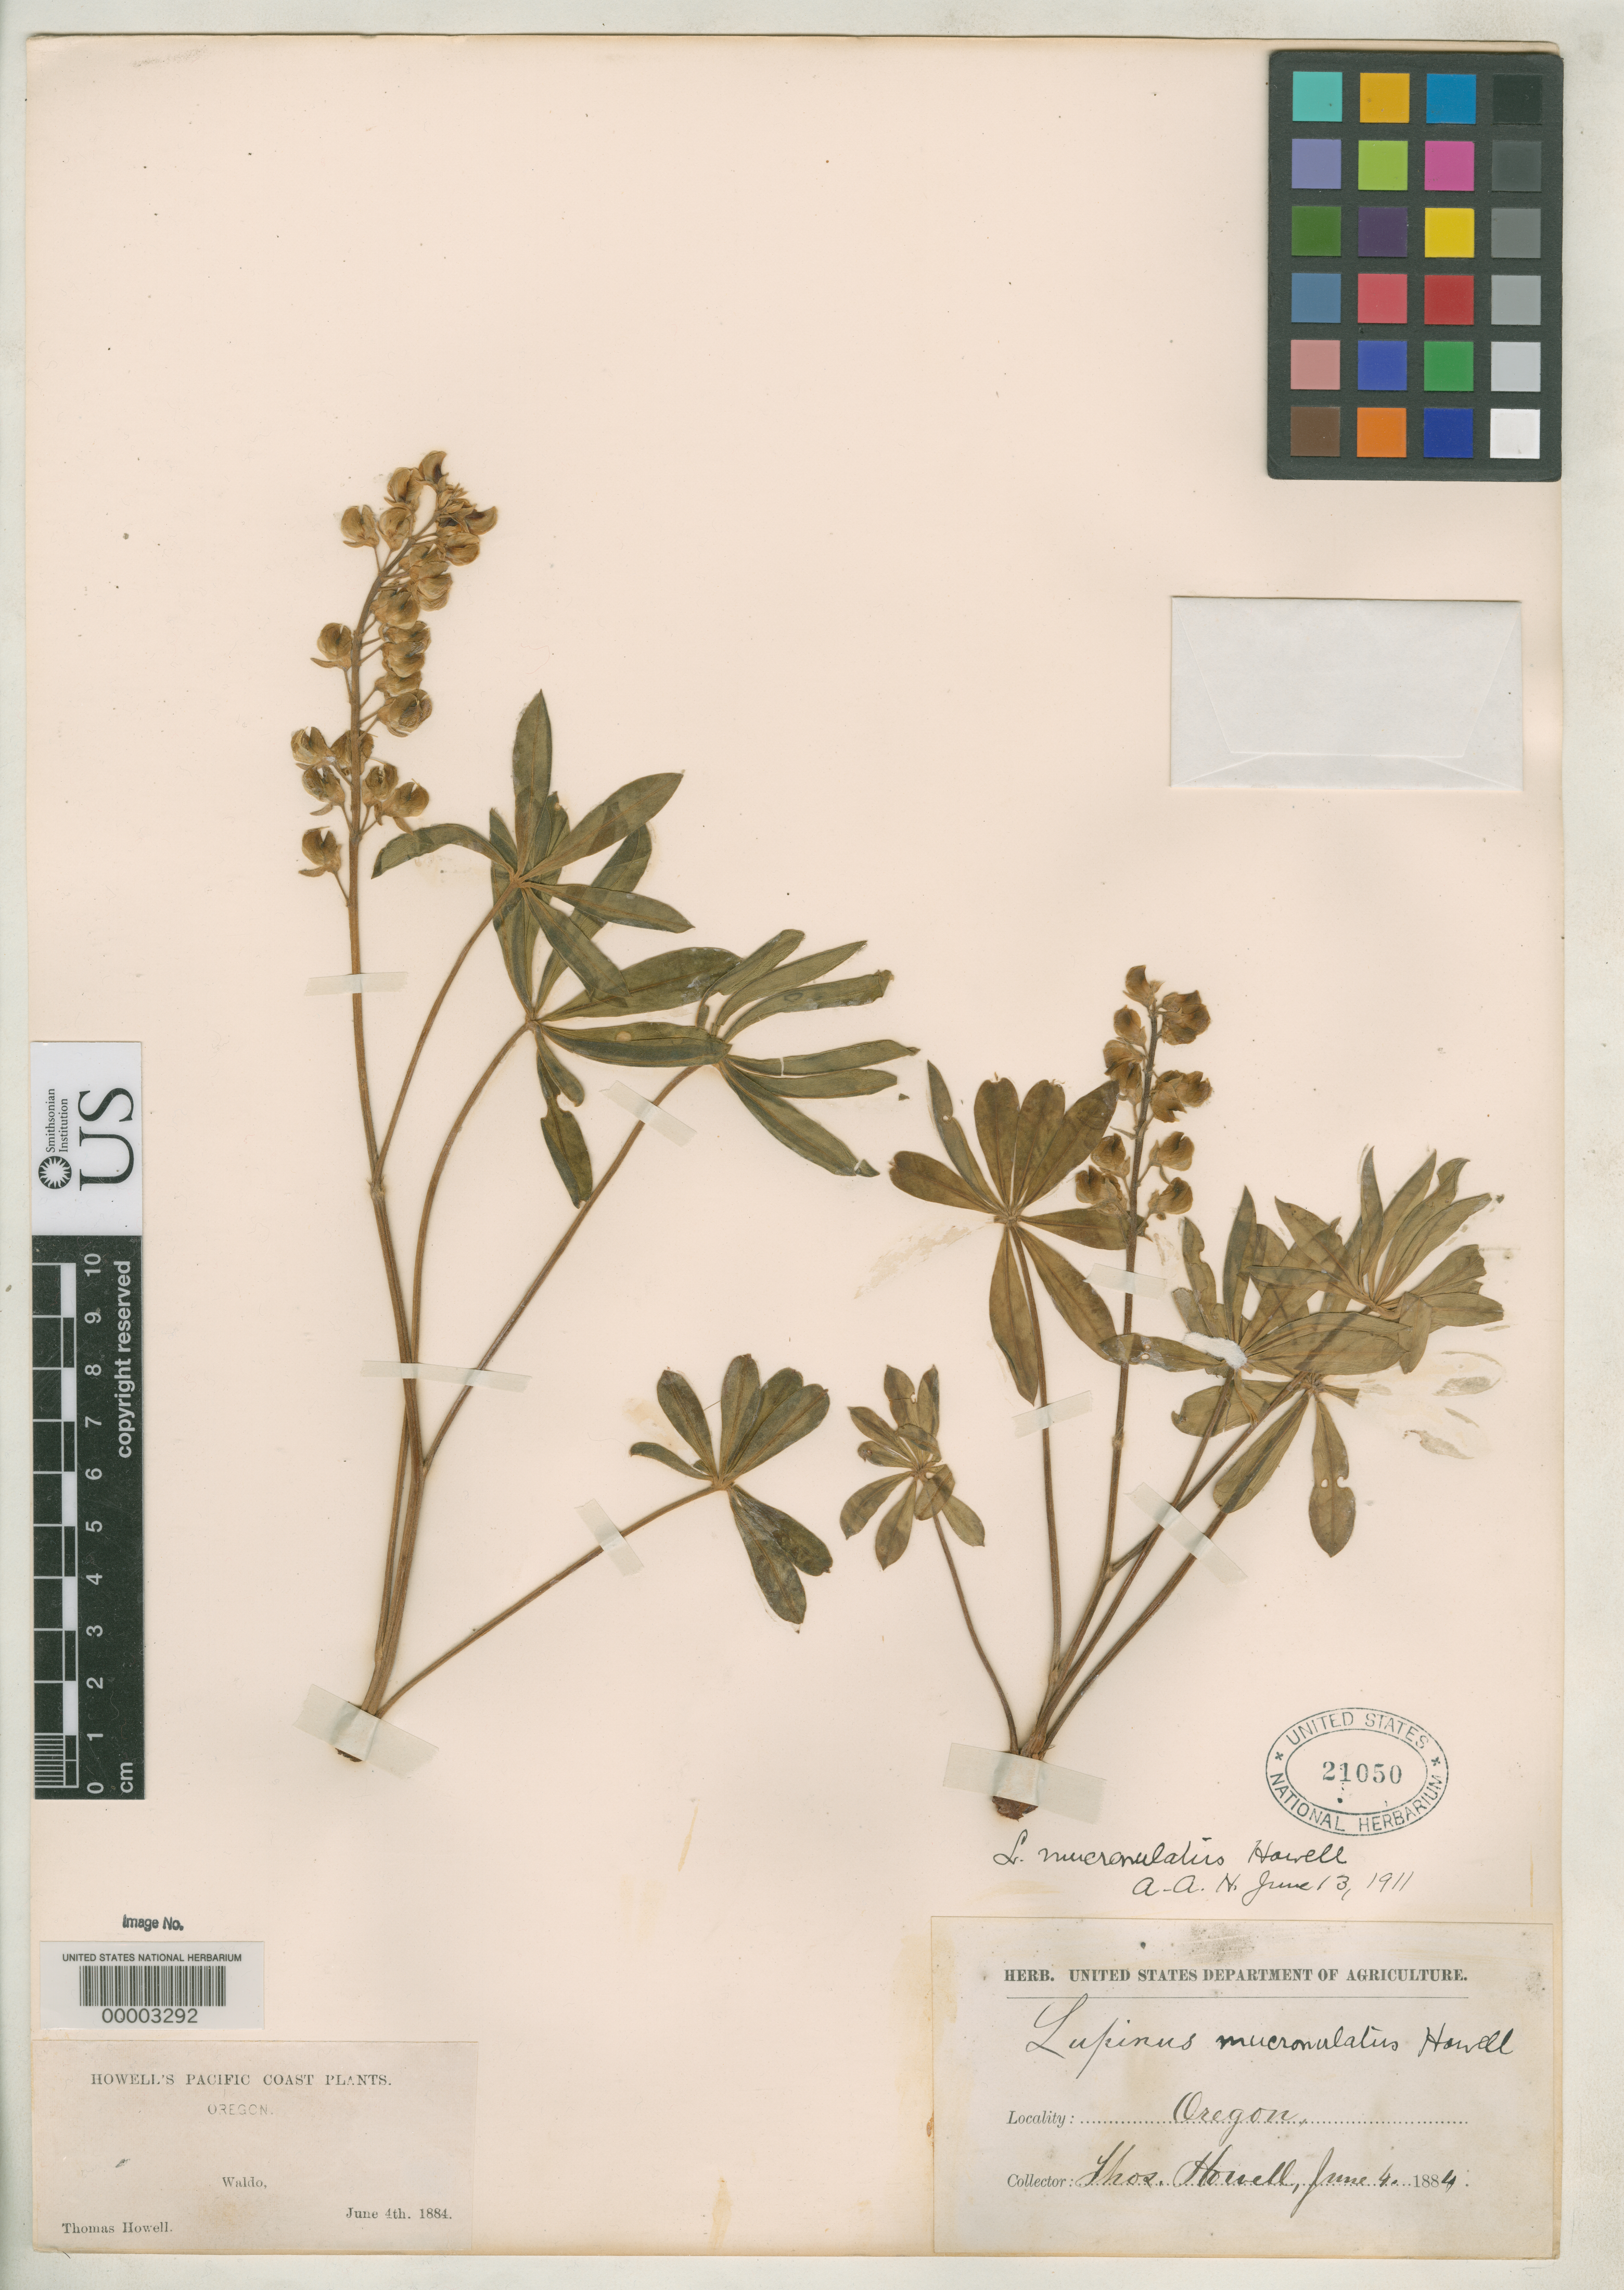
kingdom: Plantae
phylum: Tracheophyta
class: Magnoliopsida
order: Fabales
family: Fabaceae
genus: Lupinus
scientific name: Lupinus mucronulatus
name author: Howell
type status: Type Collection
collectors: T. J. Howell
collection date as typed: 04 Jun 1884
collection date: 1884-06-04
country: United States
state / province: Oregon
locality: East side of Coast Range, near Waldo.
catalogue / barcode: US 21050